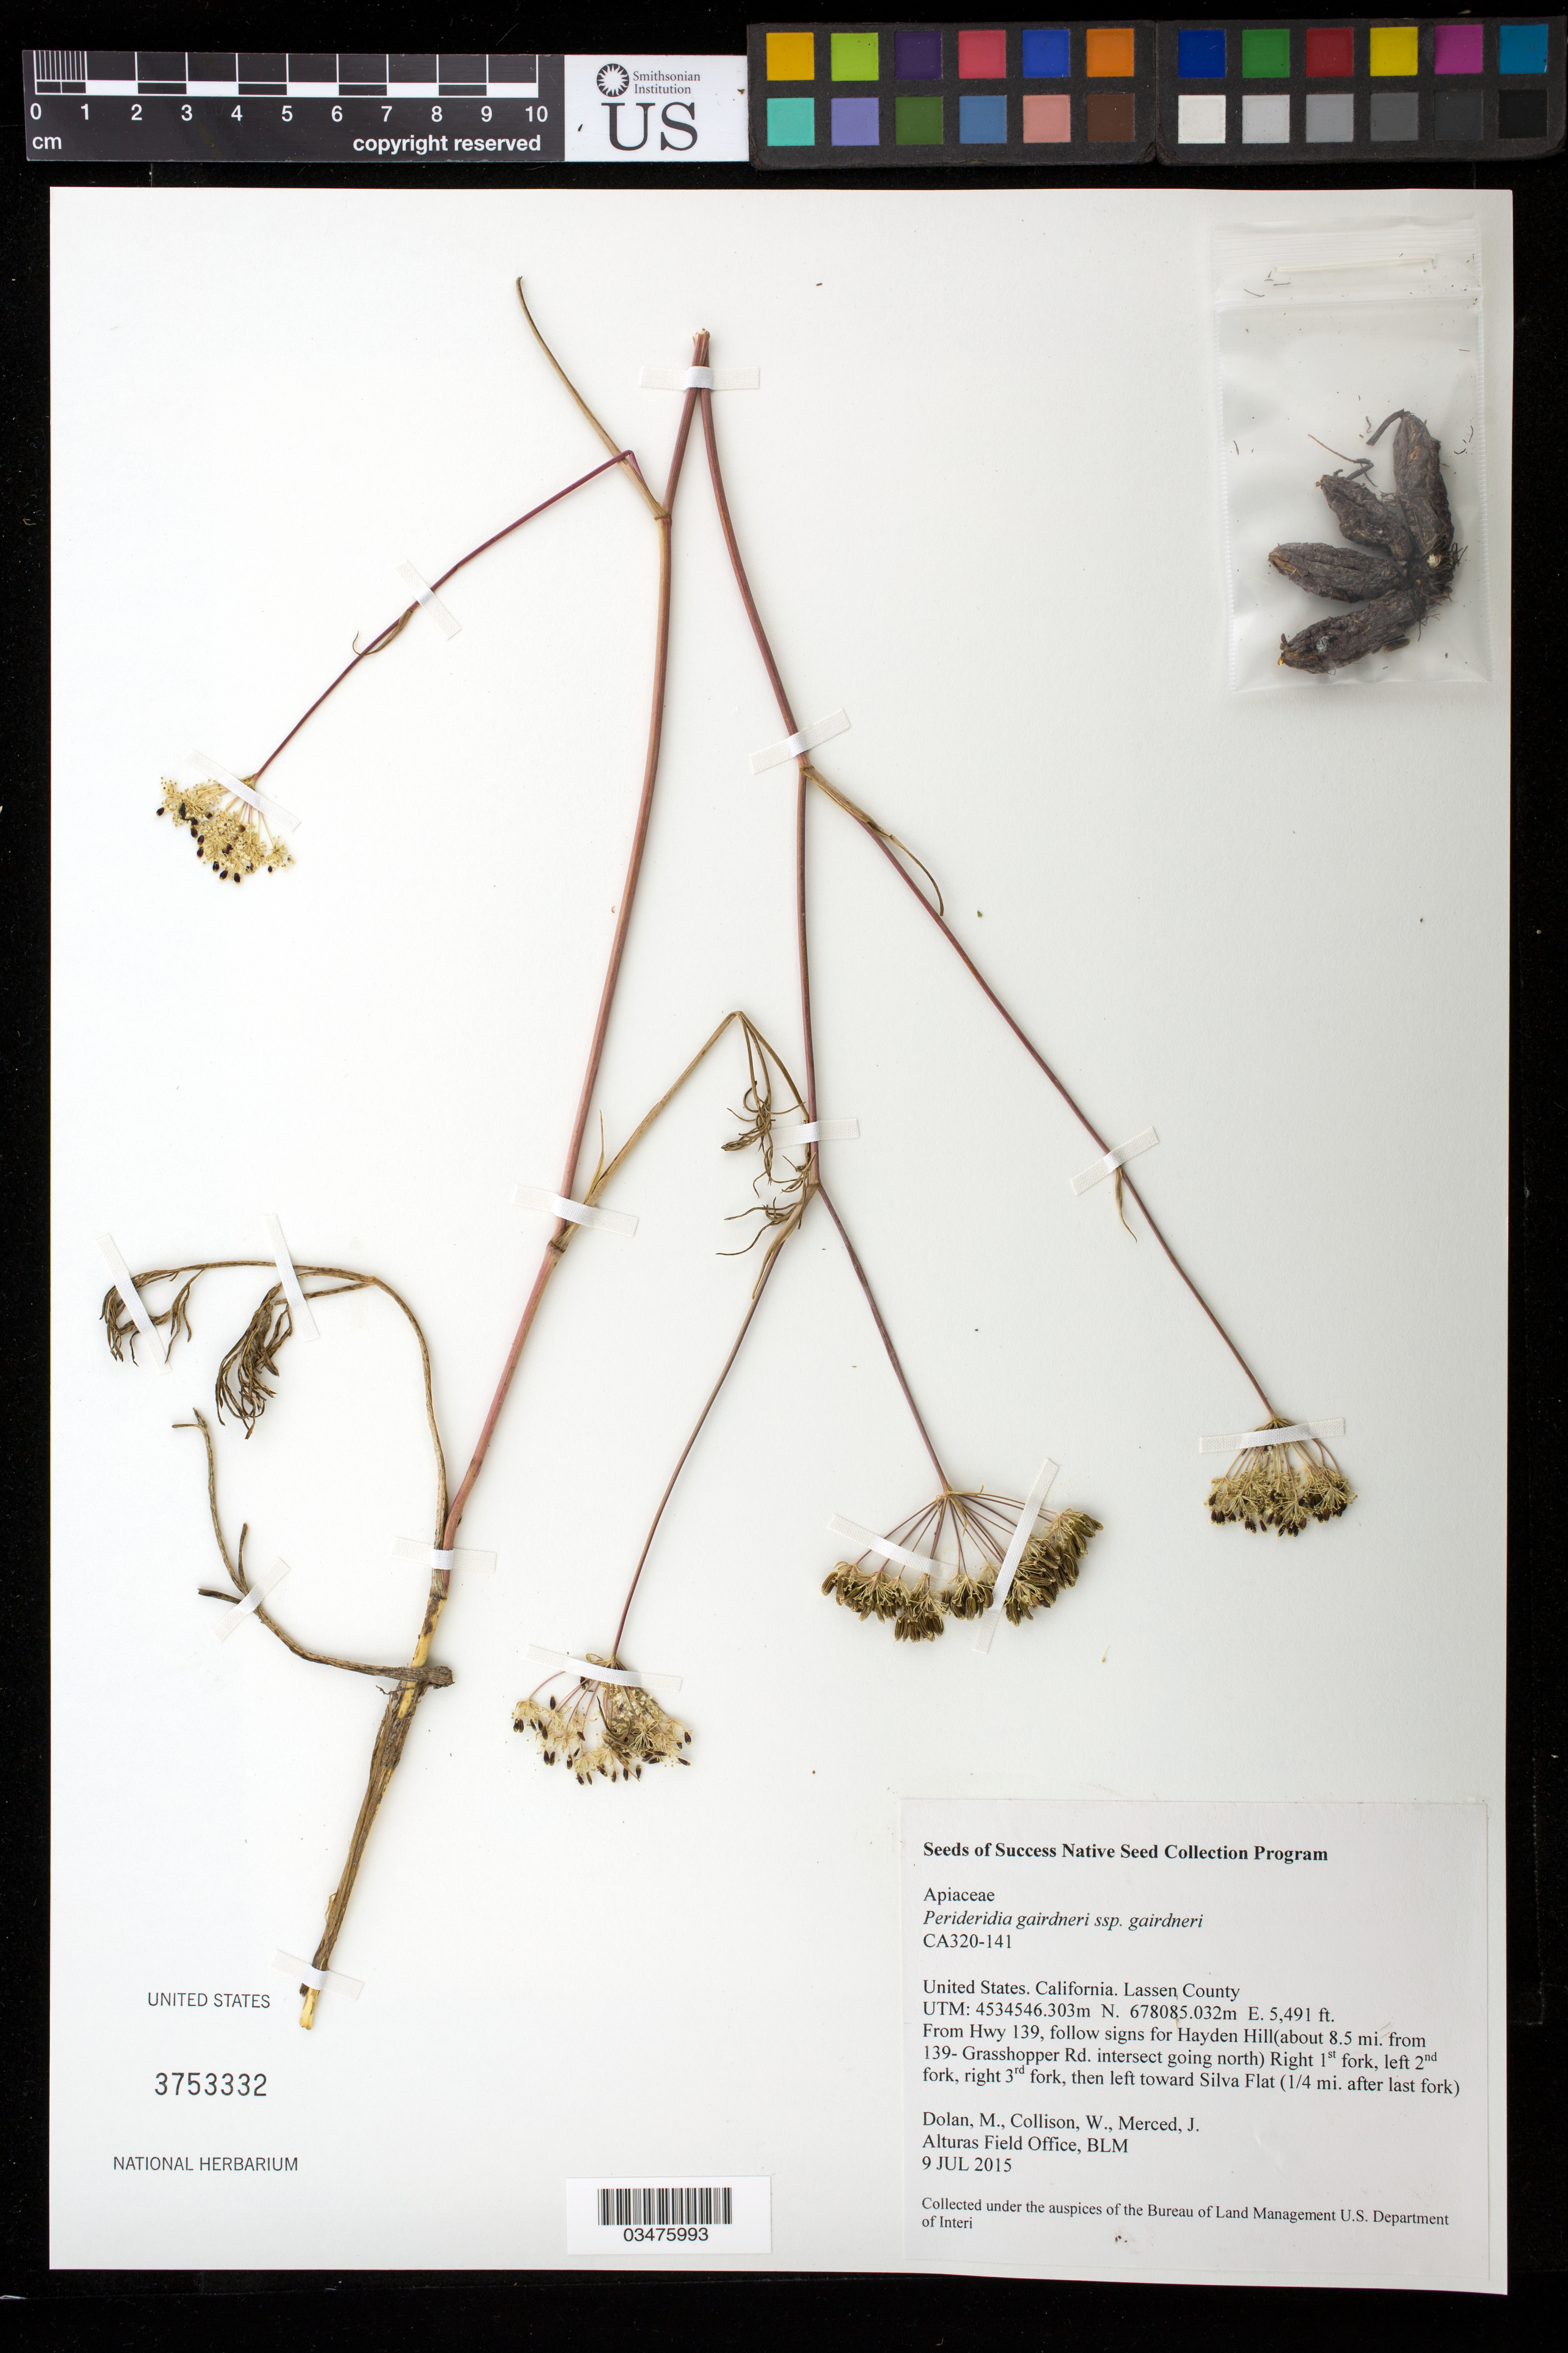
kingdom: Plantae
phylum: Tracheophyta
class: Magnoliopsida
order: Apiales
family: Apiaceae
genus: Perideridia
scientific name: Perideridia gairdneri subsp. gairdneri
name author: (Hook. & Arn.) Mathias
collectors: M. Dolan, W. Collison & J. Merced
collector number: CA320-141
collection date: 2015-07-09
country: United States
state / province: California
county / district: Lassen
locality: Near Silva Flat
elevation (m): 1674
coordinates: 4534546.303 m N, 678085.032 m E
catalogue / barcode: US 3753332